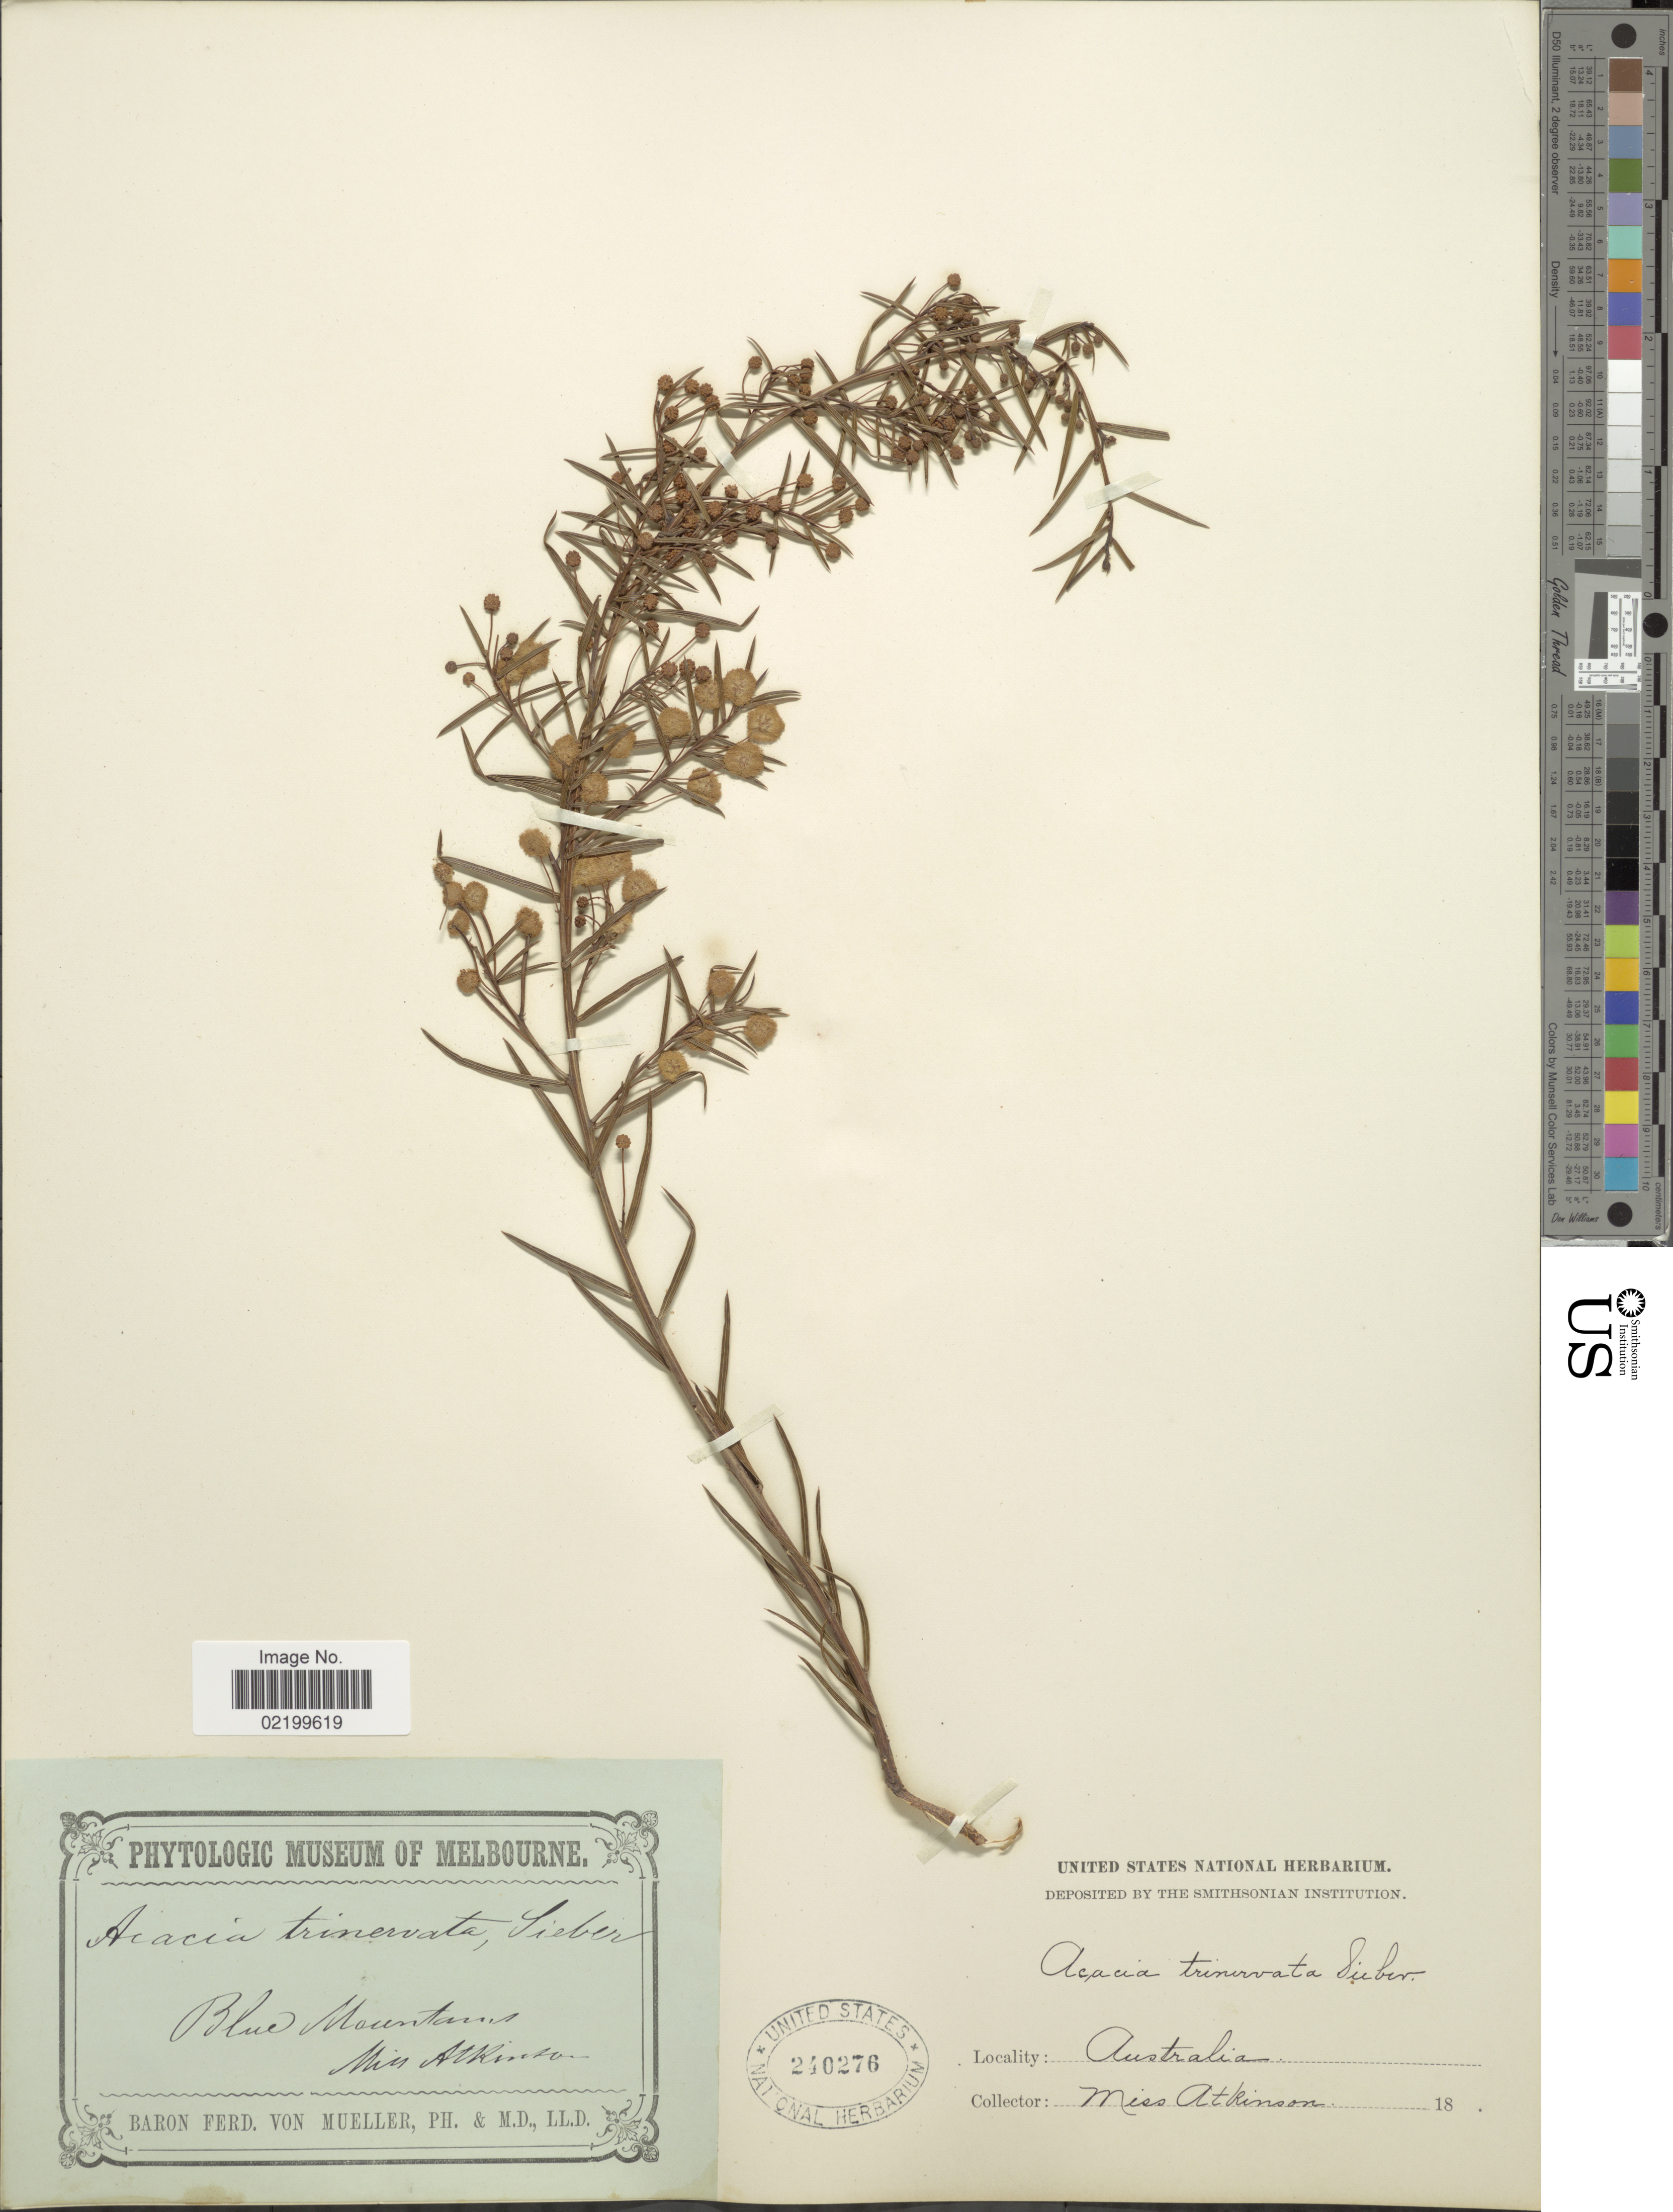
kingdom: Plantae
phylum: Tracheophyta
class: Magnoliopsida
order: Fabales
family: Fabaceae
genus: Acacia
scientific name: Acacia trinervata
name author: DC.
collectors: Atkinson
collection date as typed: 18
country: Australia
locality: Australia. Blue Mountains.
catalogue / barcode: US 240276